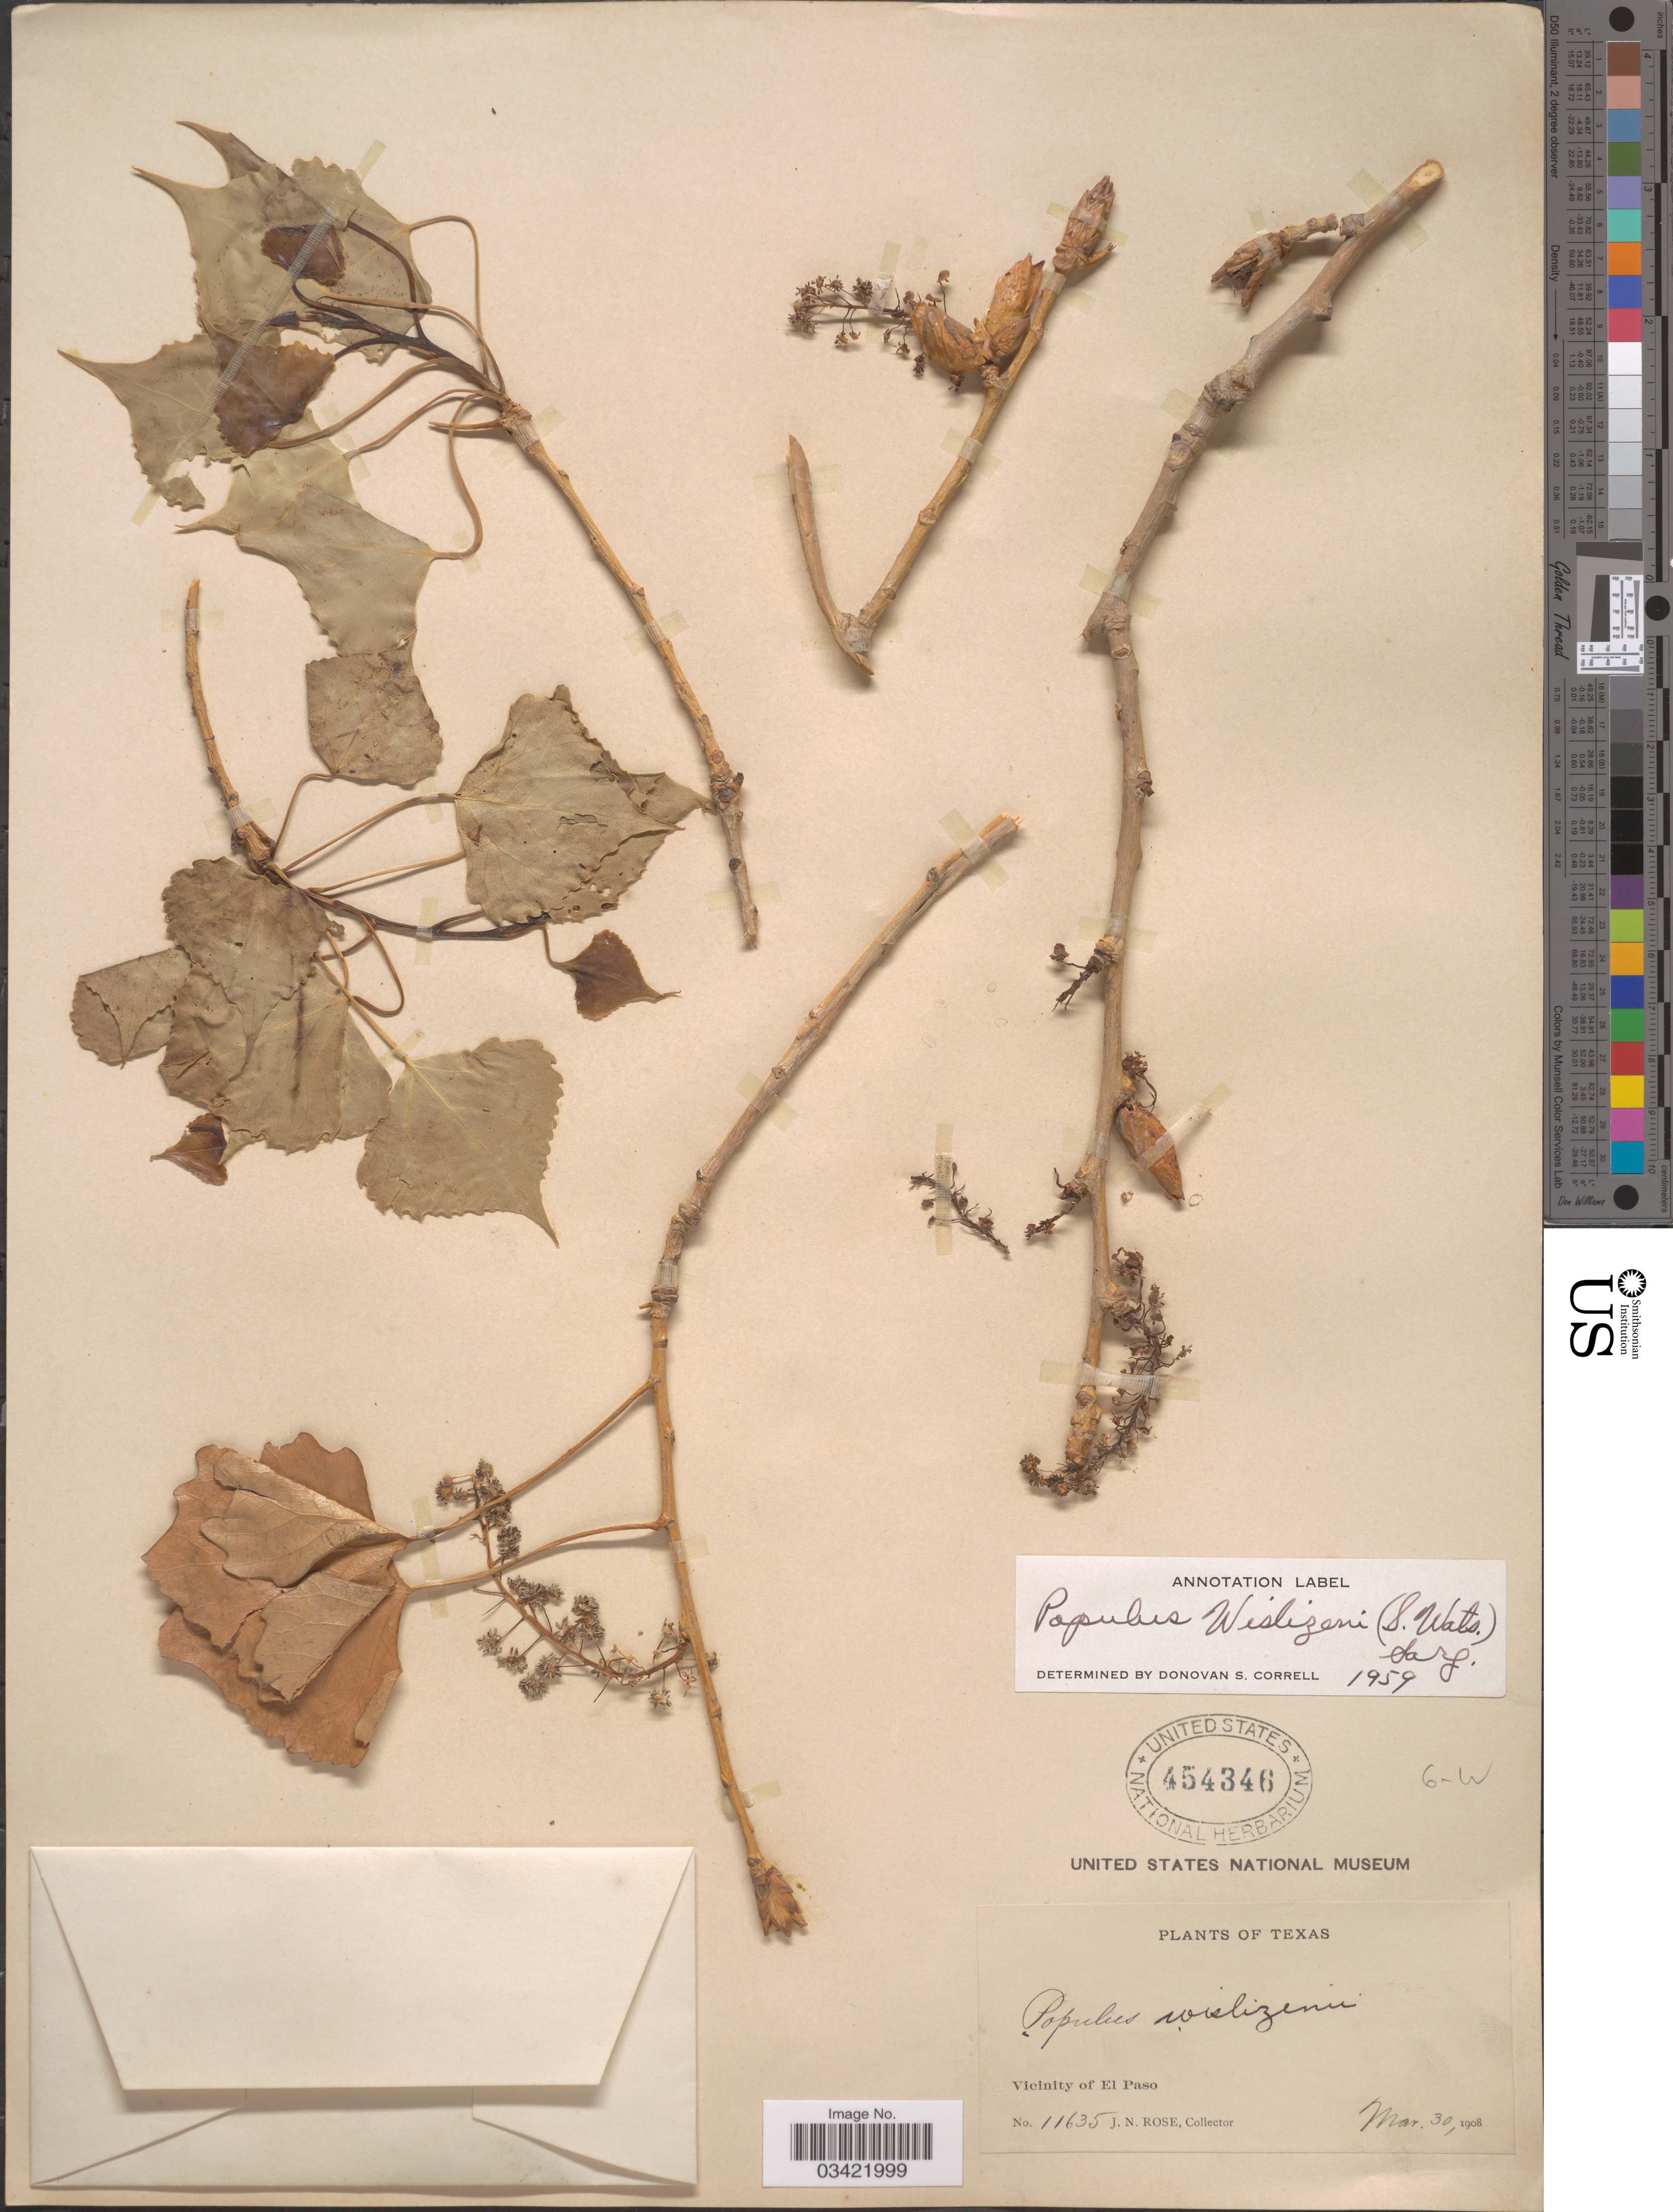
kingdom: Plantae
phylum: Tracheophyta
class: Magnoliopsida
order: Malpighiales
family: Salicaceae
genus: Populus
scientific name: Populus deltoides subsp. wislizeni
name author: (S. Watson) Eckenw.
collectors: J. N. Rose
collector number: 11635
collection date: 1908-03-30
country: United States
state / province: Texas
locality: Vicinity of El Paso.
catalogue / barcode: US 454346